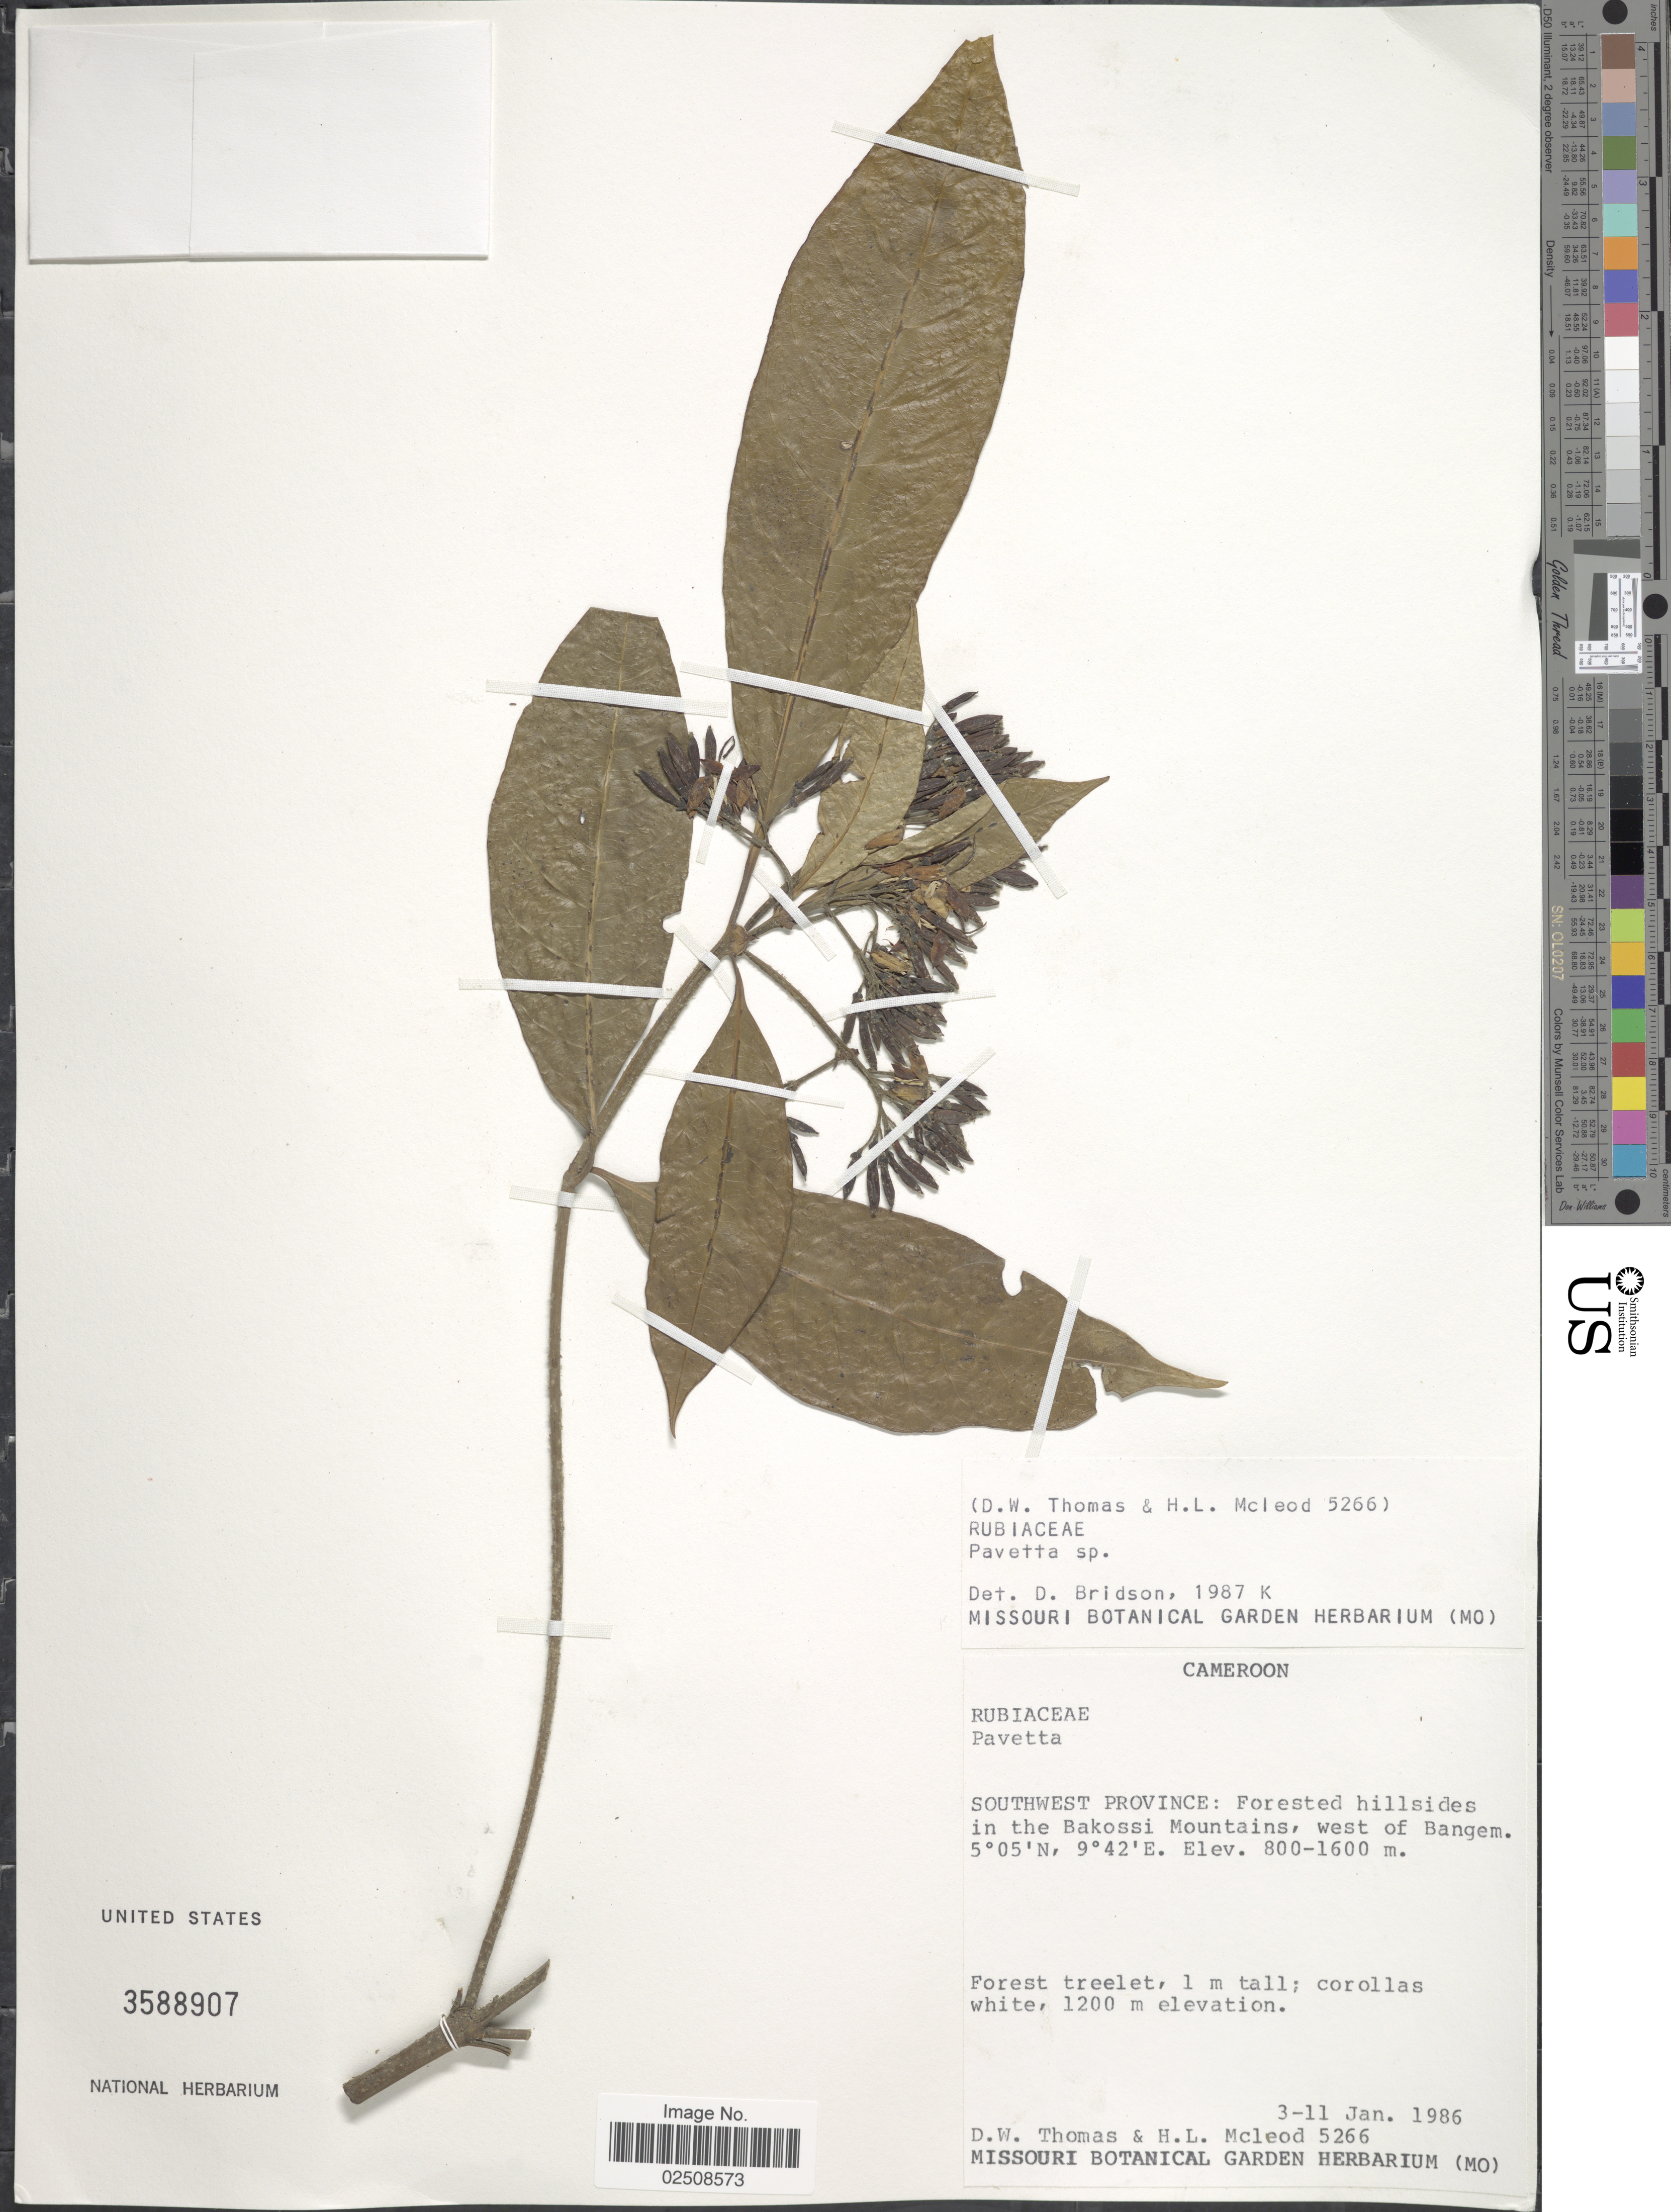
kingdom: Plantae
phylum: Tracheophyta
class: Magnoliopsida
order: Gentianales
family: Rubiaceae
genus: Pavetta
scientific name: Pavetta sp.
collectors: D. W. Thomas & H. Mcleod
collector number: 5266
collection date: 1986-01-03/1986-01-11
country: Cameroon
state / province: Sud-Ouest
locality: Southwest Province: Forested hillsides in the Bakossi Mountains, west of Bangem.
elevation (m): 800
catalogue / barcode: US 3588907